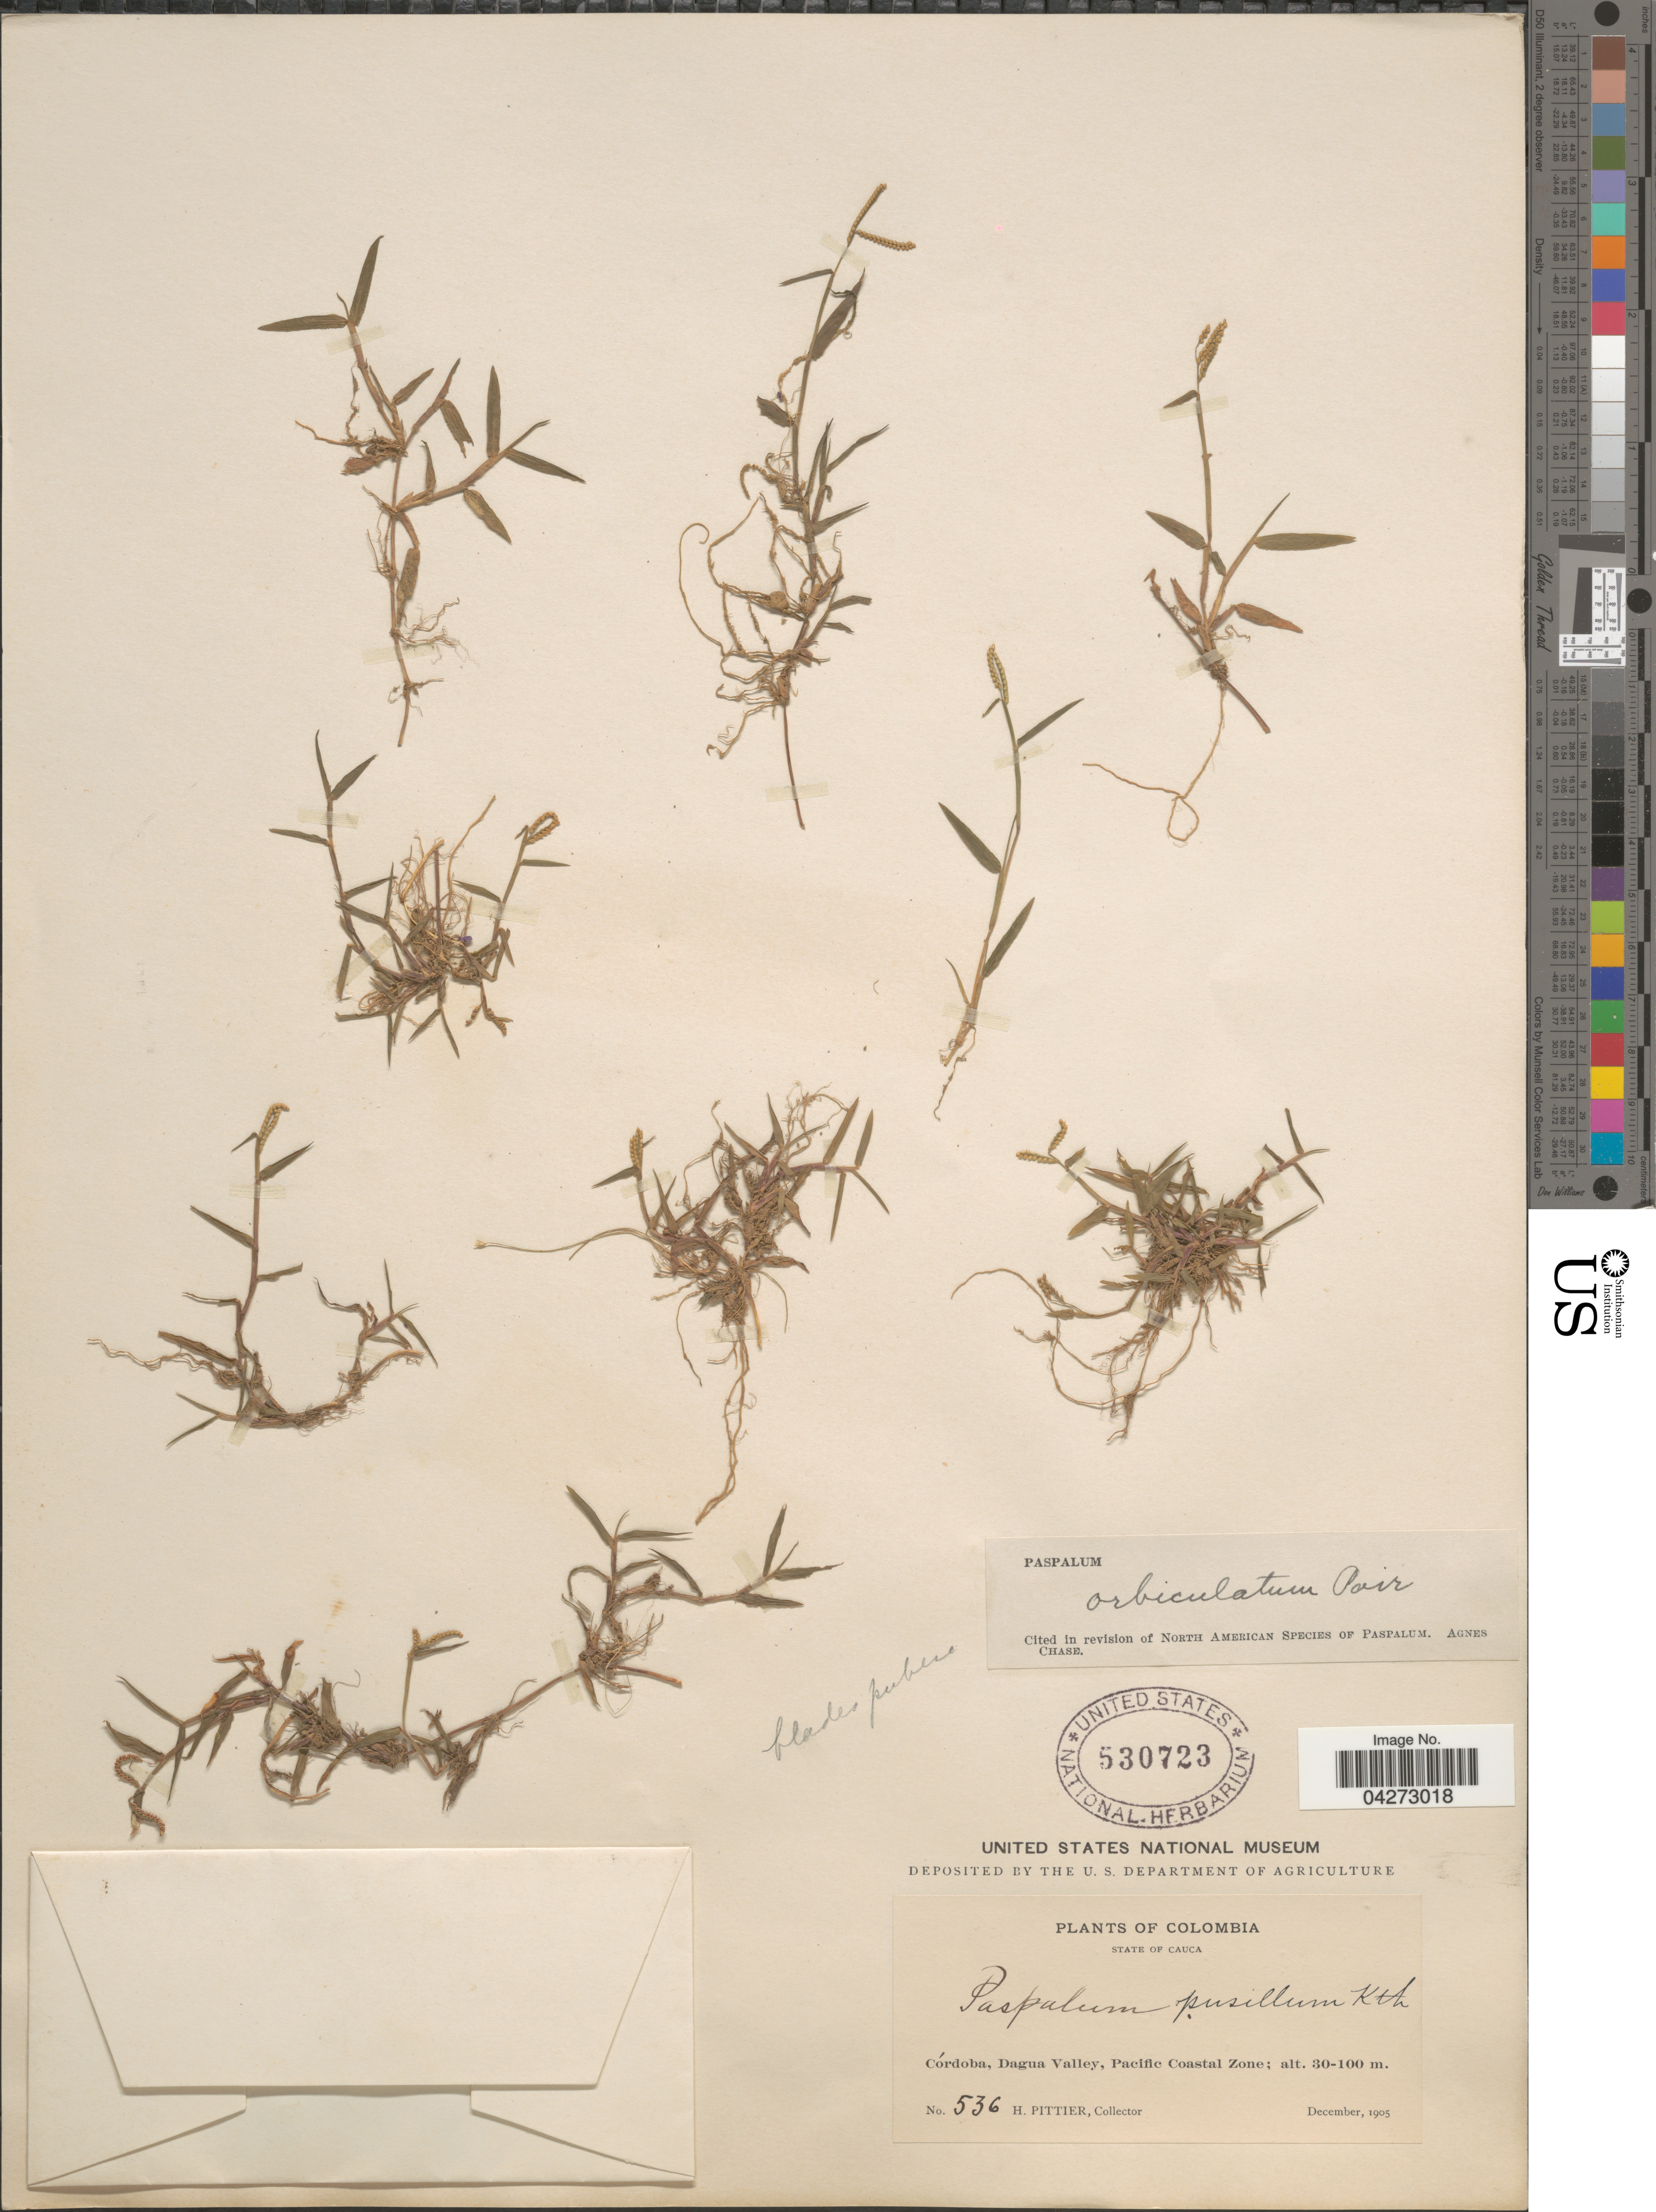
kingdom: Plantae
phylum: Tracheophyta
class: Liliopsida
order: Poales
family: Poaceae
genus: Paspalum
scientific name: Paspalum orbiculatum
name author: Poir.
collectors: H. F. Pittier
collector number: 536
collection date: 1905-12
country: Colombia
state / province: Cauca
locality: Córdoba, Dagua Valley, Pacific Coastal Zone.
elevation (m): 30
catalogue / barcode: US 530723